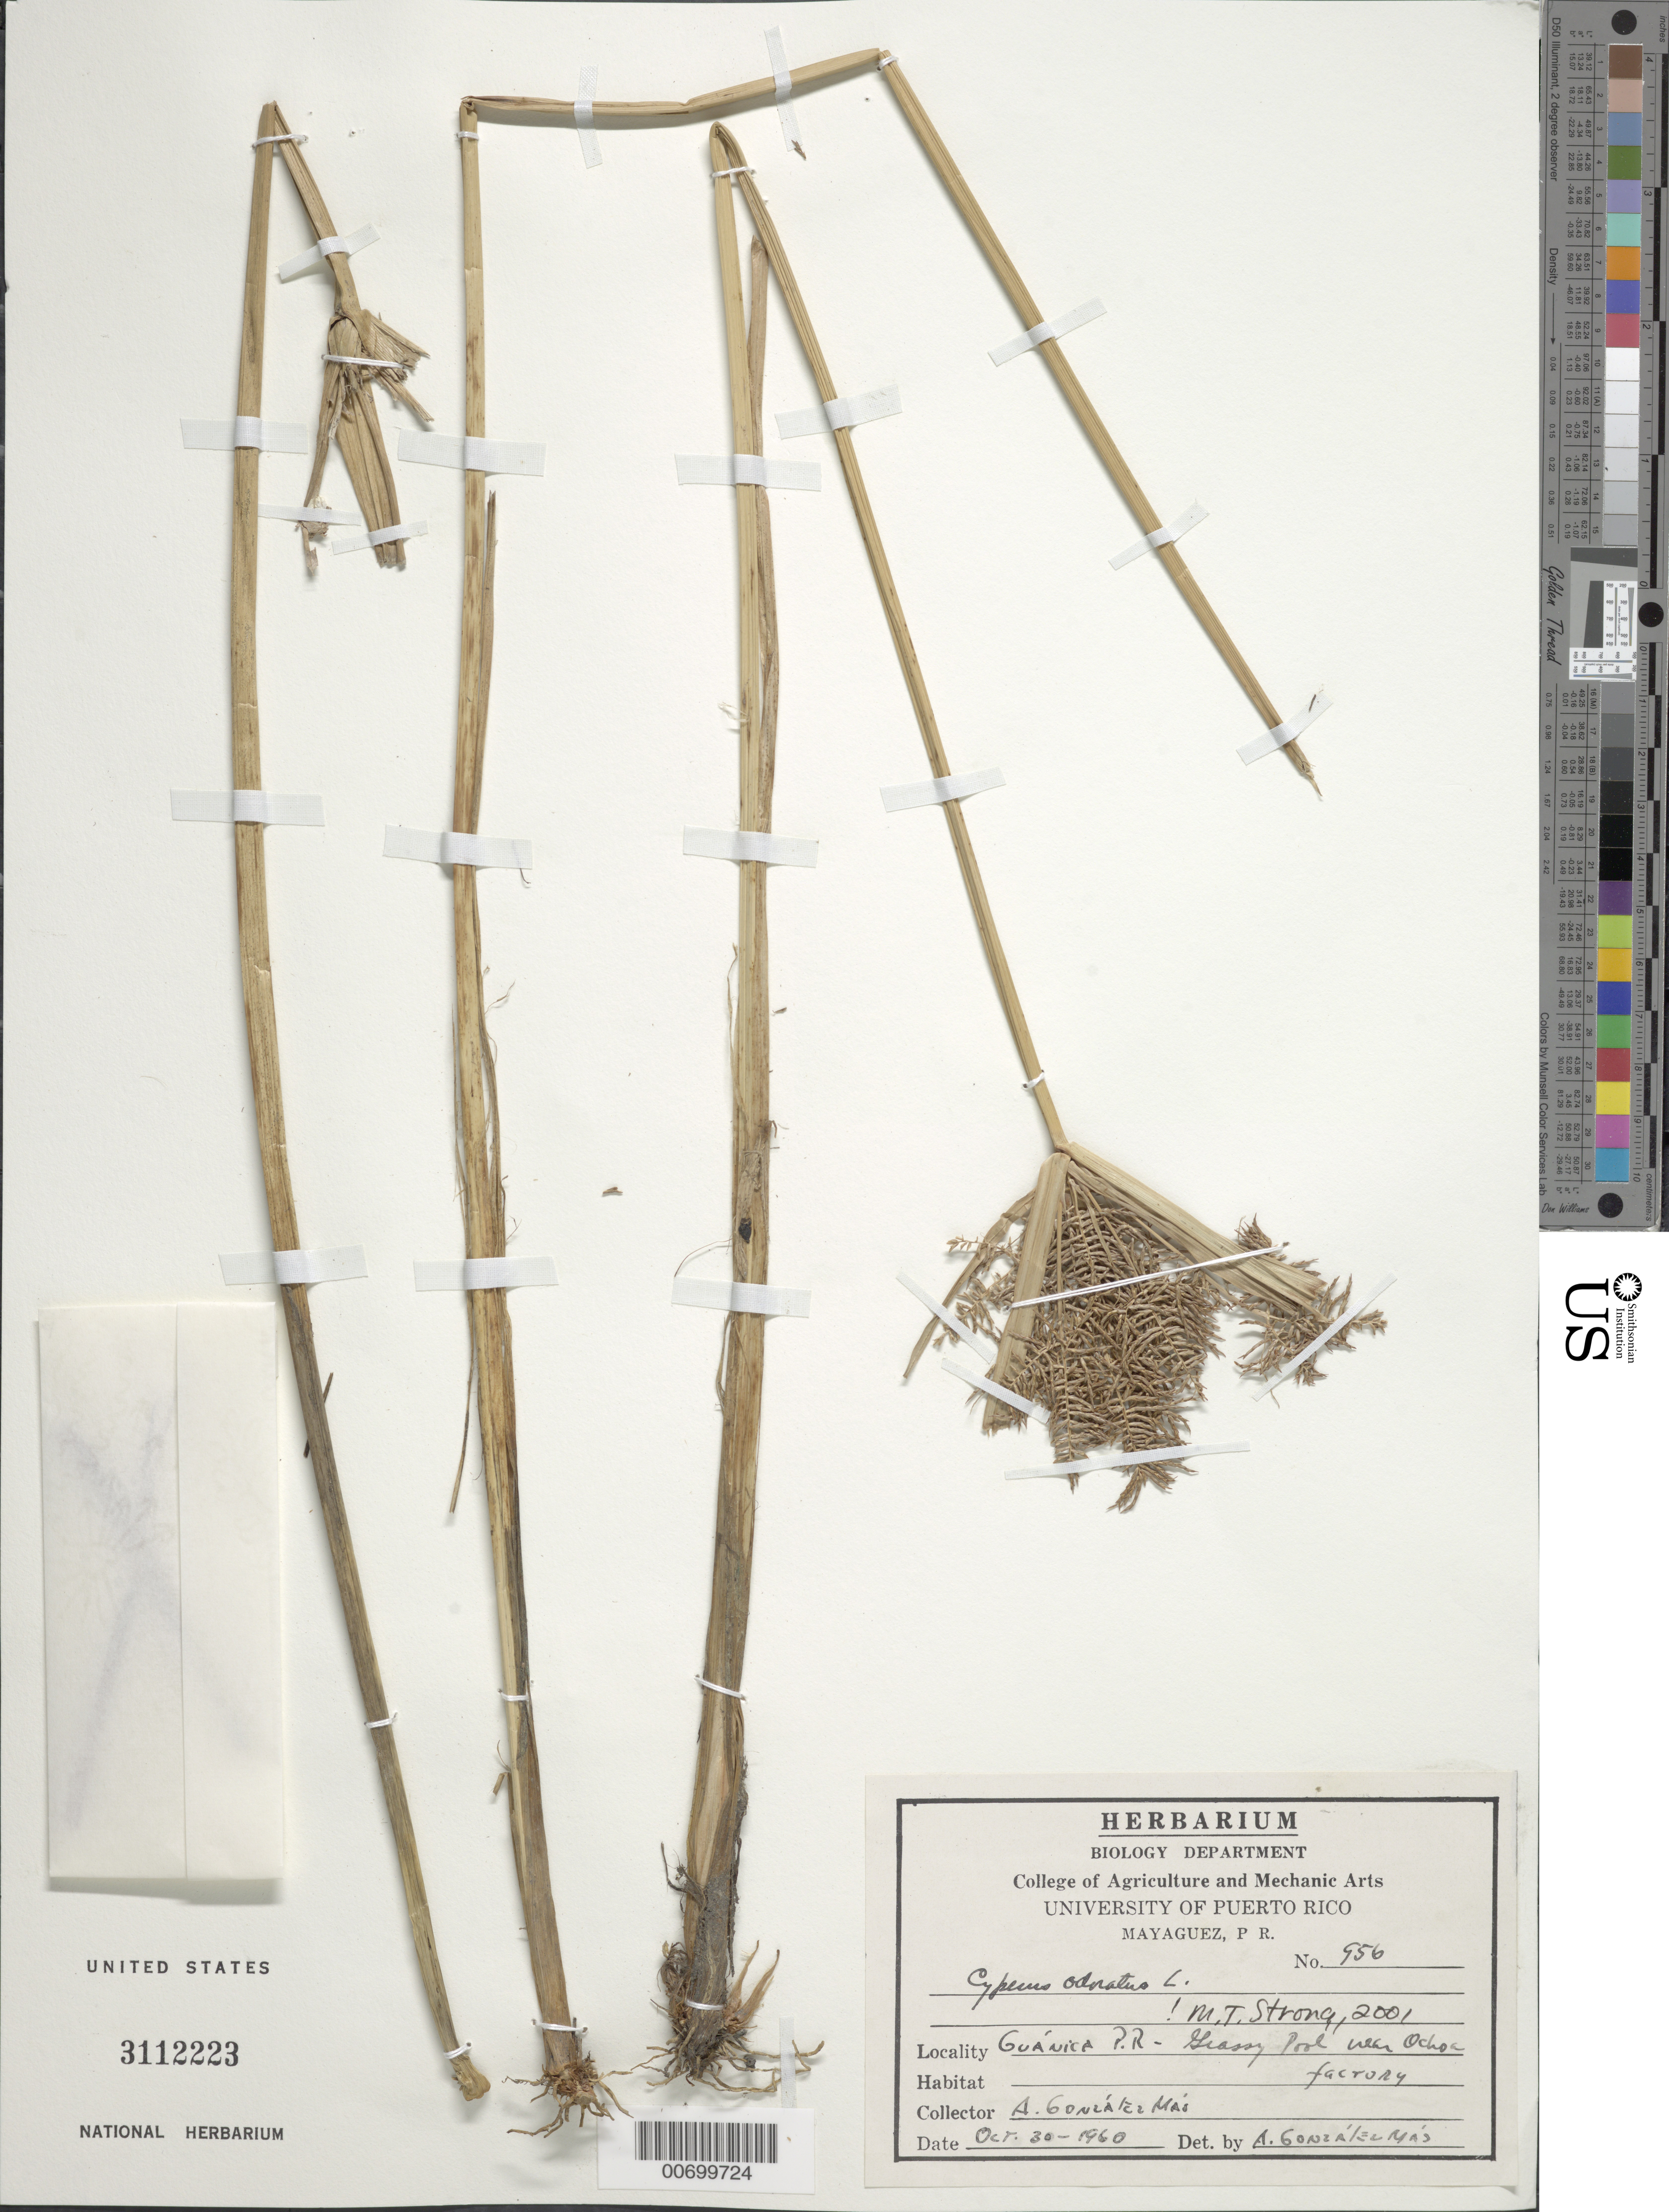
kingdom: Plantae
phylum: Tracheophyta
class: Liliopsida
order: Poales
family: Cyperaceae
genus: Cyperus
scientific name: Cyperus odoratus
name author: L.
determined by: Strong, M. T., (US), Smithsonian Institution - National Museum of Natural History (UNITED STATES)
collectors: A. González Más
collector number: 956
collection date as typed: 30 Oct 1960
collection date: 1960-10-30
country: Puerto Rico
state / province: Guánica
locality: Guanica: near Ochoa Factory.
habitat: Grassy pool.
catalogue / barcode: US 3112223